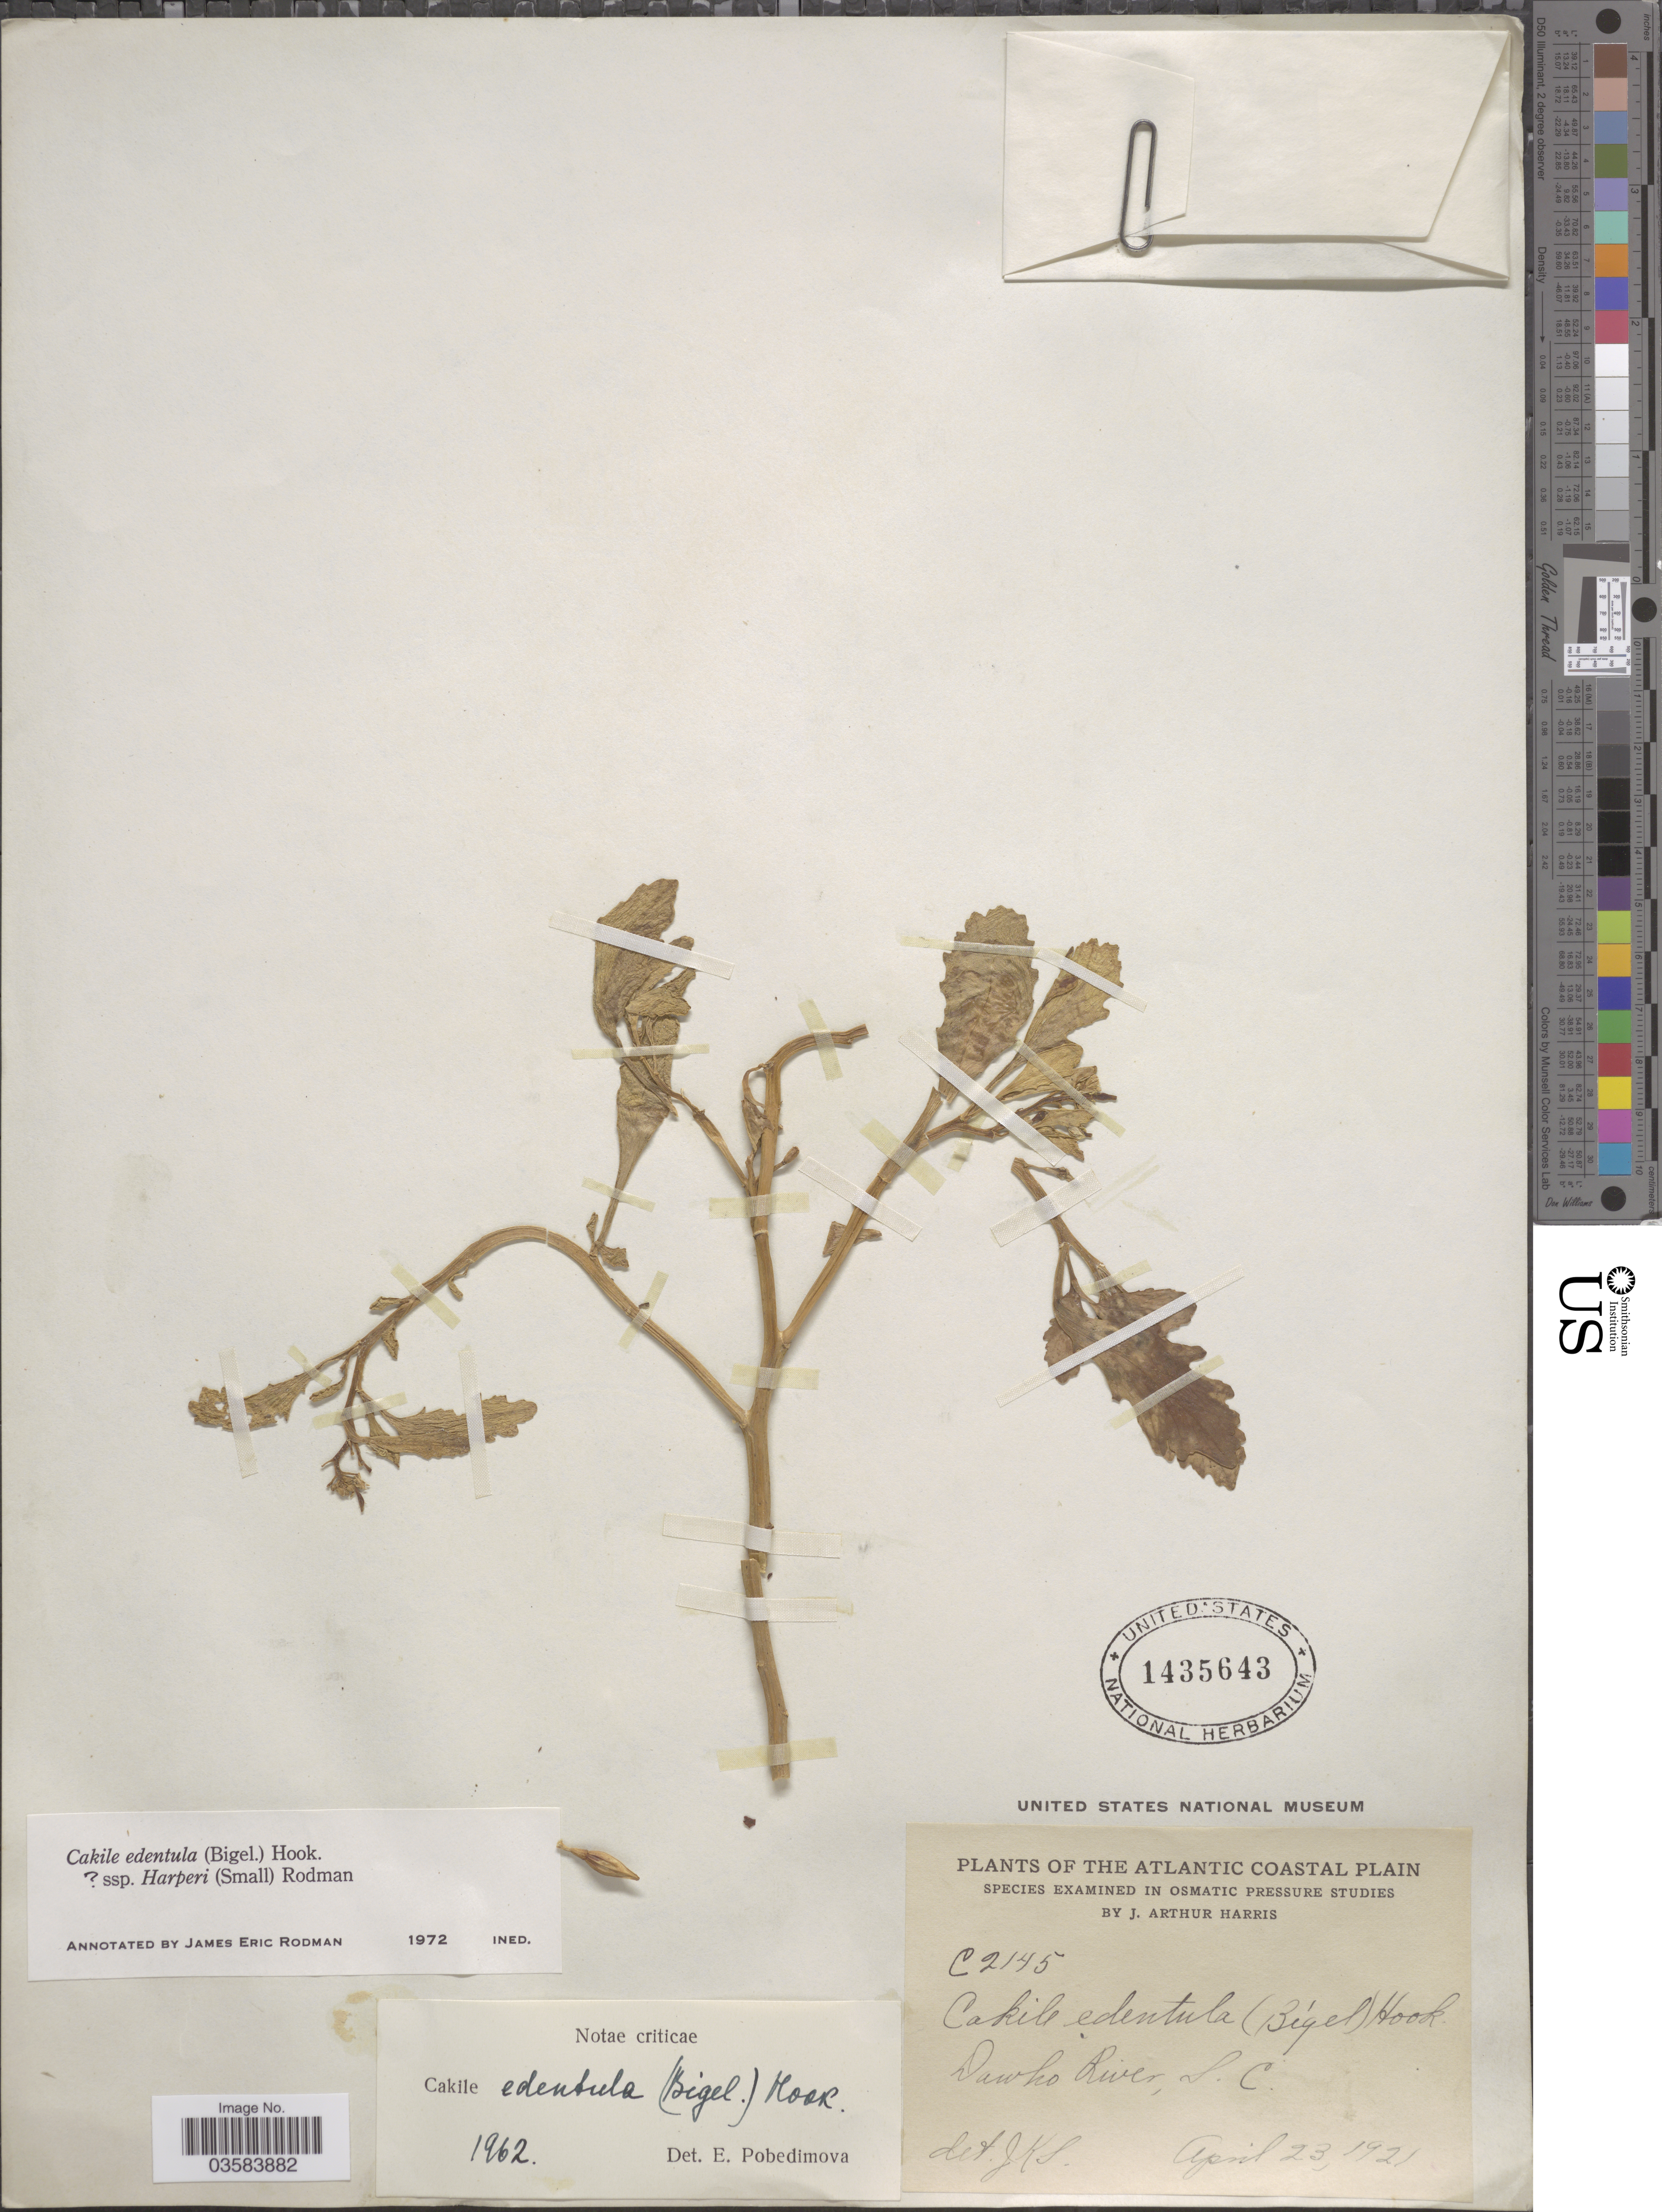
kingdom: Plantae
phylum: Tracheophyta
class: Magnoliopsida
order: Brassicales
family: Brassicaceae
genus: Cakile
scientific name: Cakile edentula subsp. harperi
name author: (Small) Rodman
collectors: J. A. Harris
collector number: C2145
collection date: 1921-04-23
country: United States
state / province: South Carolina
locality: The Atlantic Coastal Plain. Dawho River.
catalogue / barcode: US 1435643